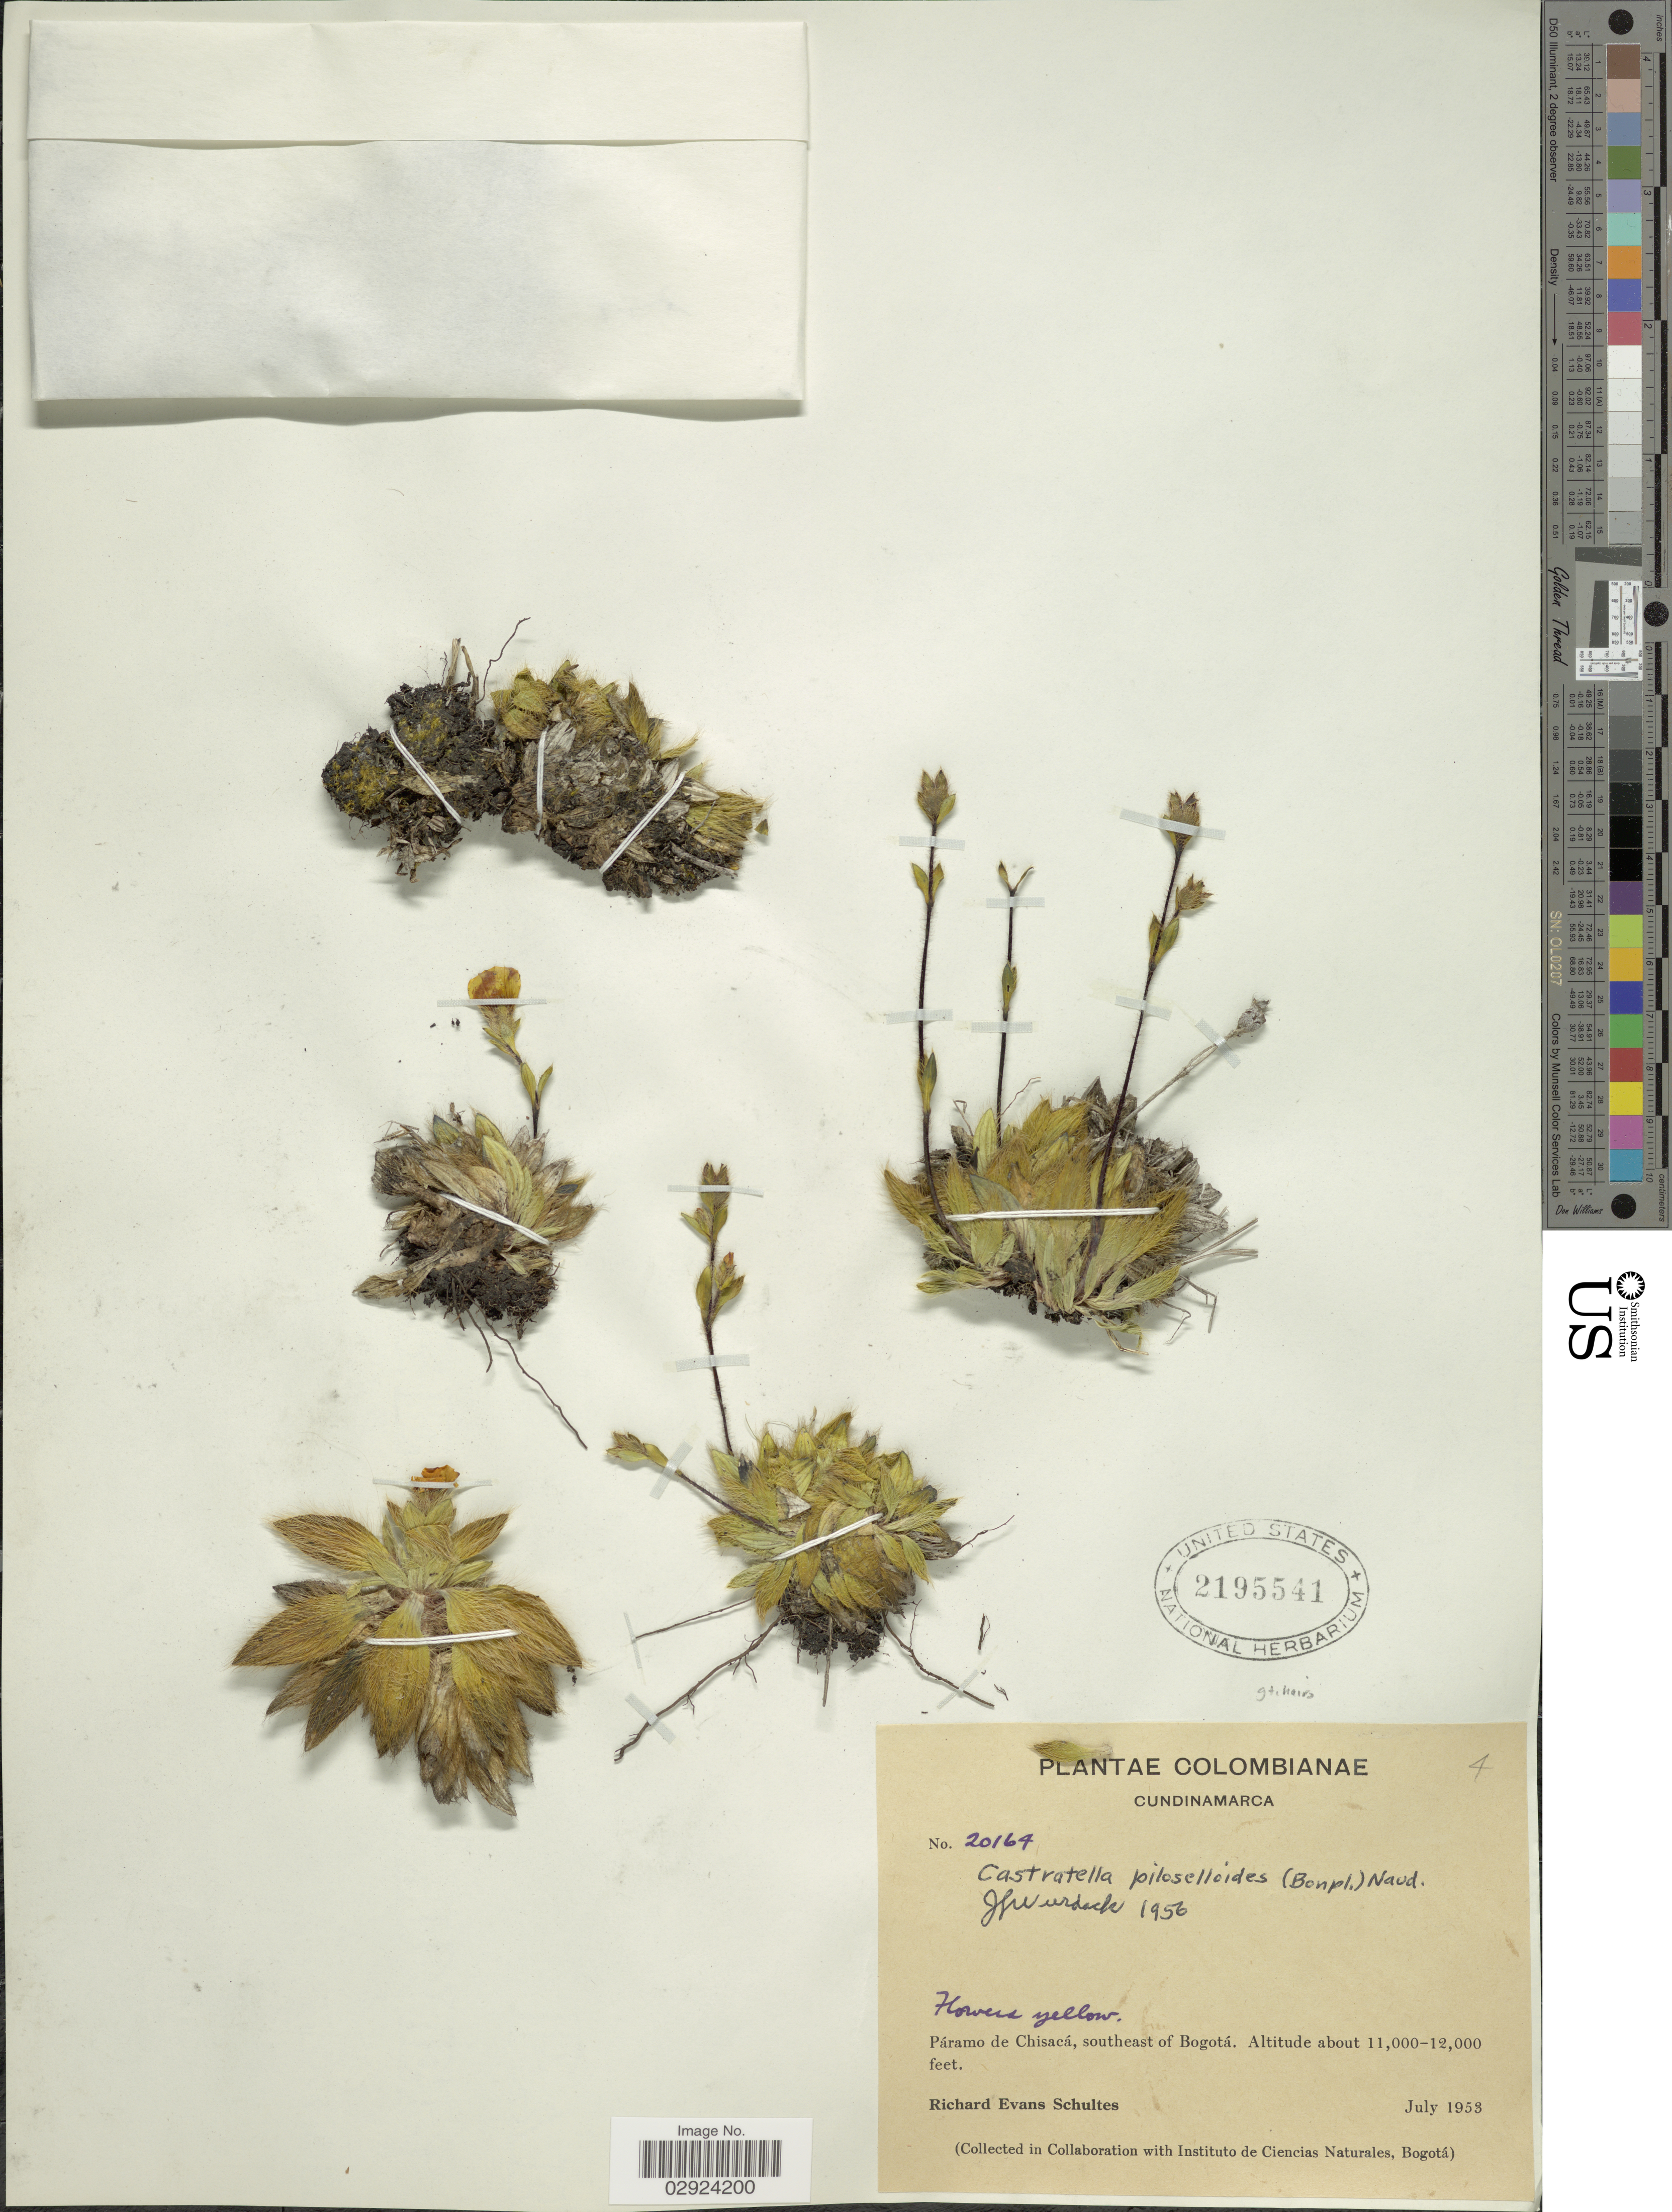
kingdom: Plantae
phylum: Tracheophyta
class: Magnoliopsida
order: Myrtales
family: Melastomataceae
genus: Castratella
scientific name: Castratella piloselloides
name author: (Bonpl.) Naudin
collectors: R. E. Schultes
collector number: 20164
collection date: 1953-07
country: Colombia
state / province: Cundinamarca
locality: Cundinamarca, Páramo de Chisacá, southeast of Bogotá.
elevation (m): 3353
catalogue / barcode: US 2195541